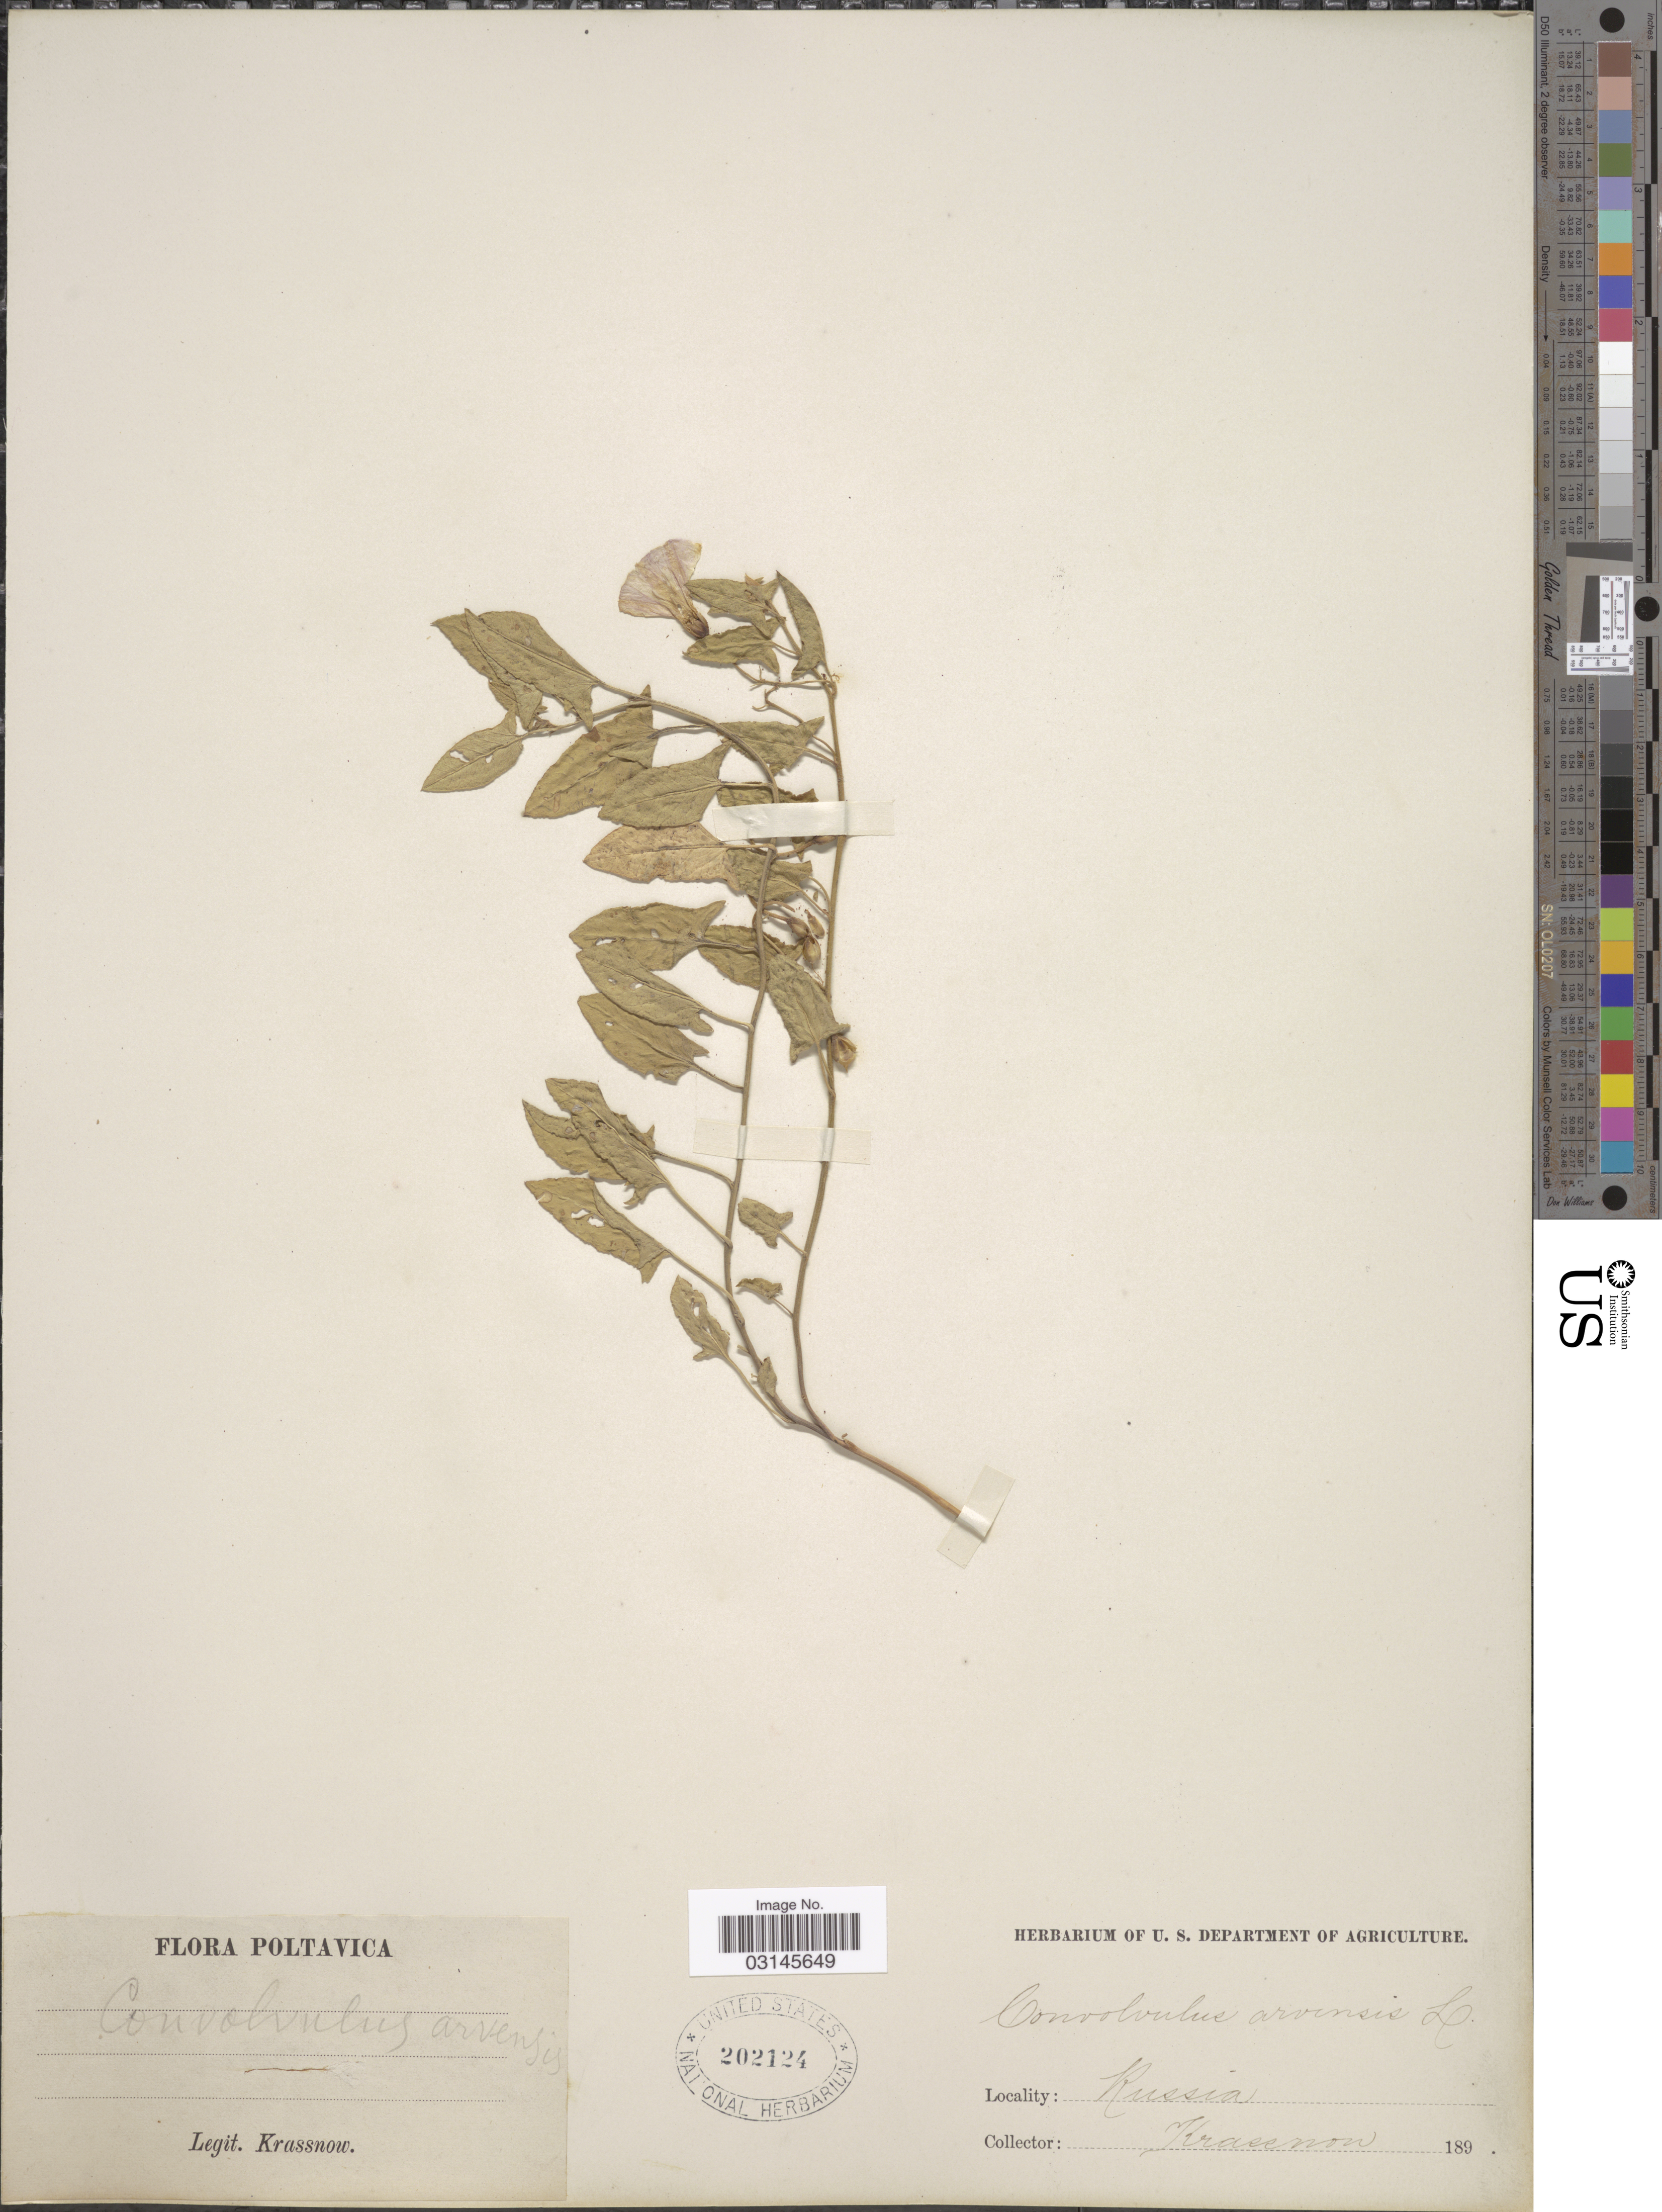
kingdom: Plantae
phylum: Tracheophyta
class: Magnoliopsida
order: Solanales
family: Convolvulaceae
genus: Convolvulus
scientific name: Convolvulus althaeoides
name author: L.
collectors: -. Krassnow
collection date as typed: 189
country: Ukraine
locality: Poltavica. Russia.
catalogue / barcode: US 202124